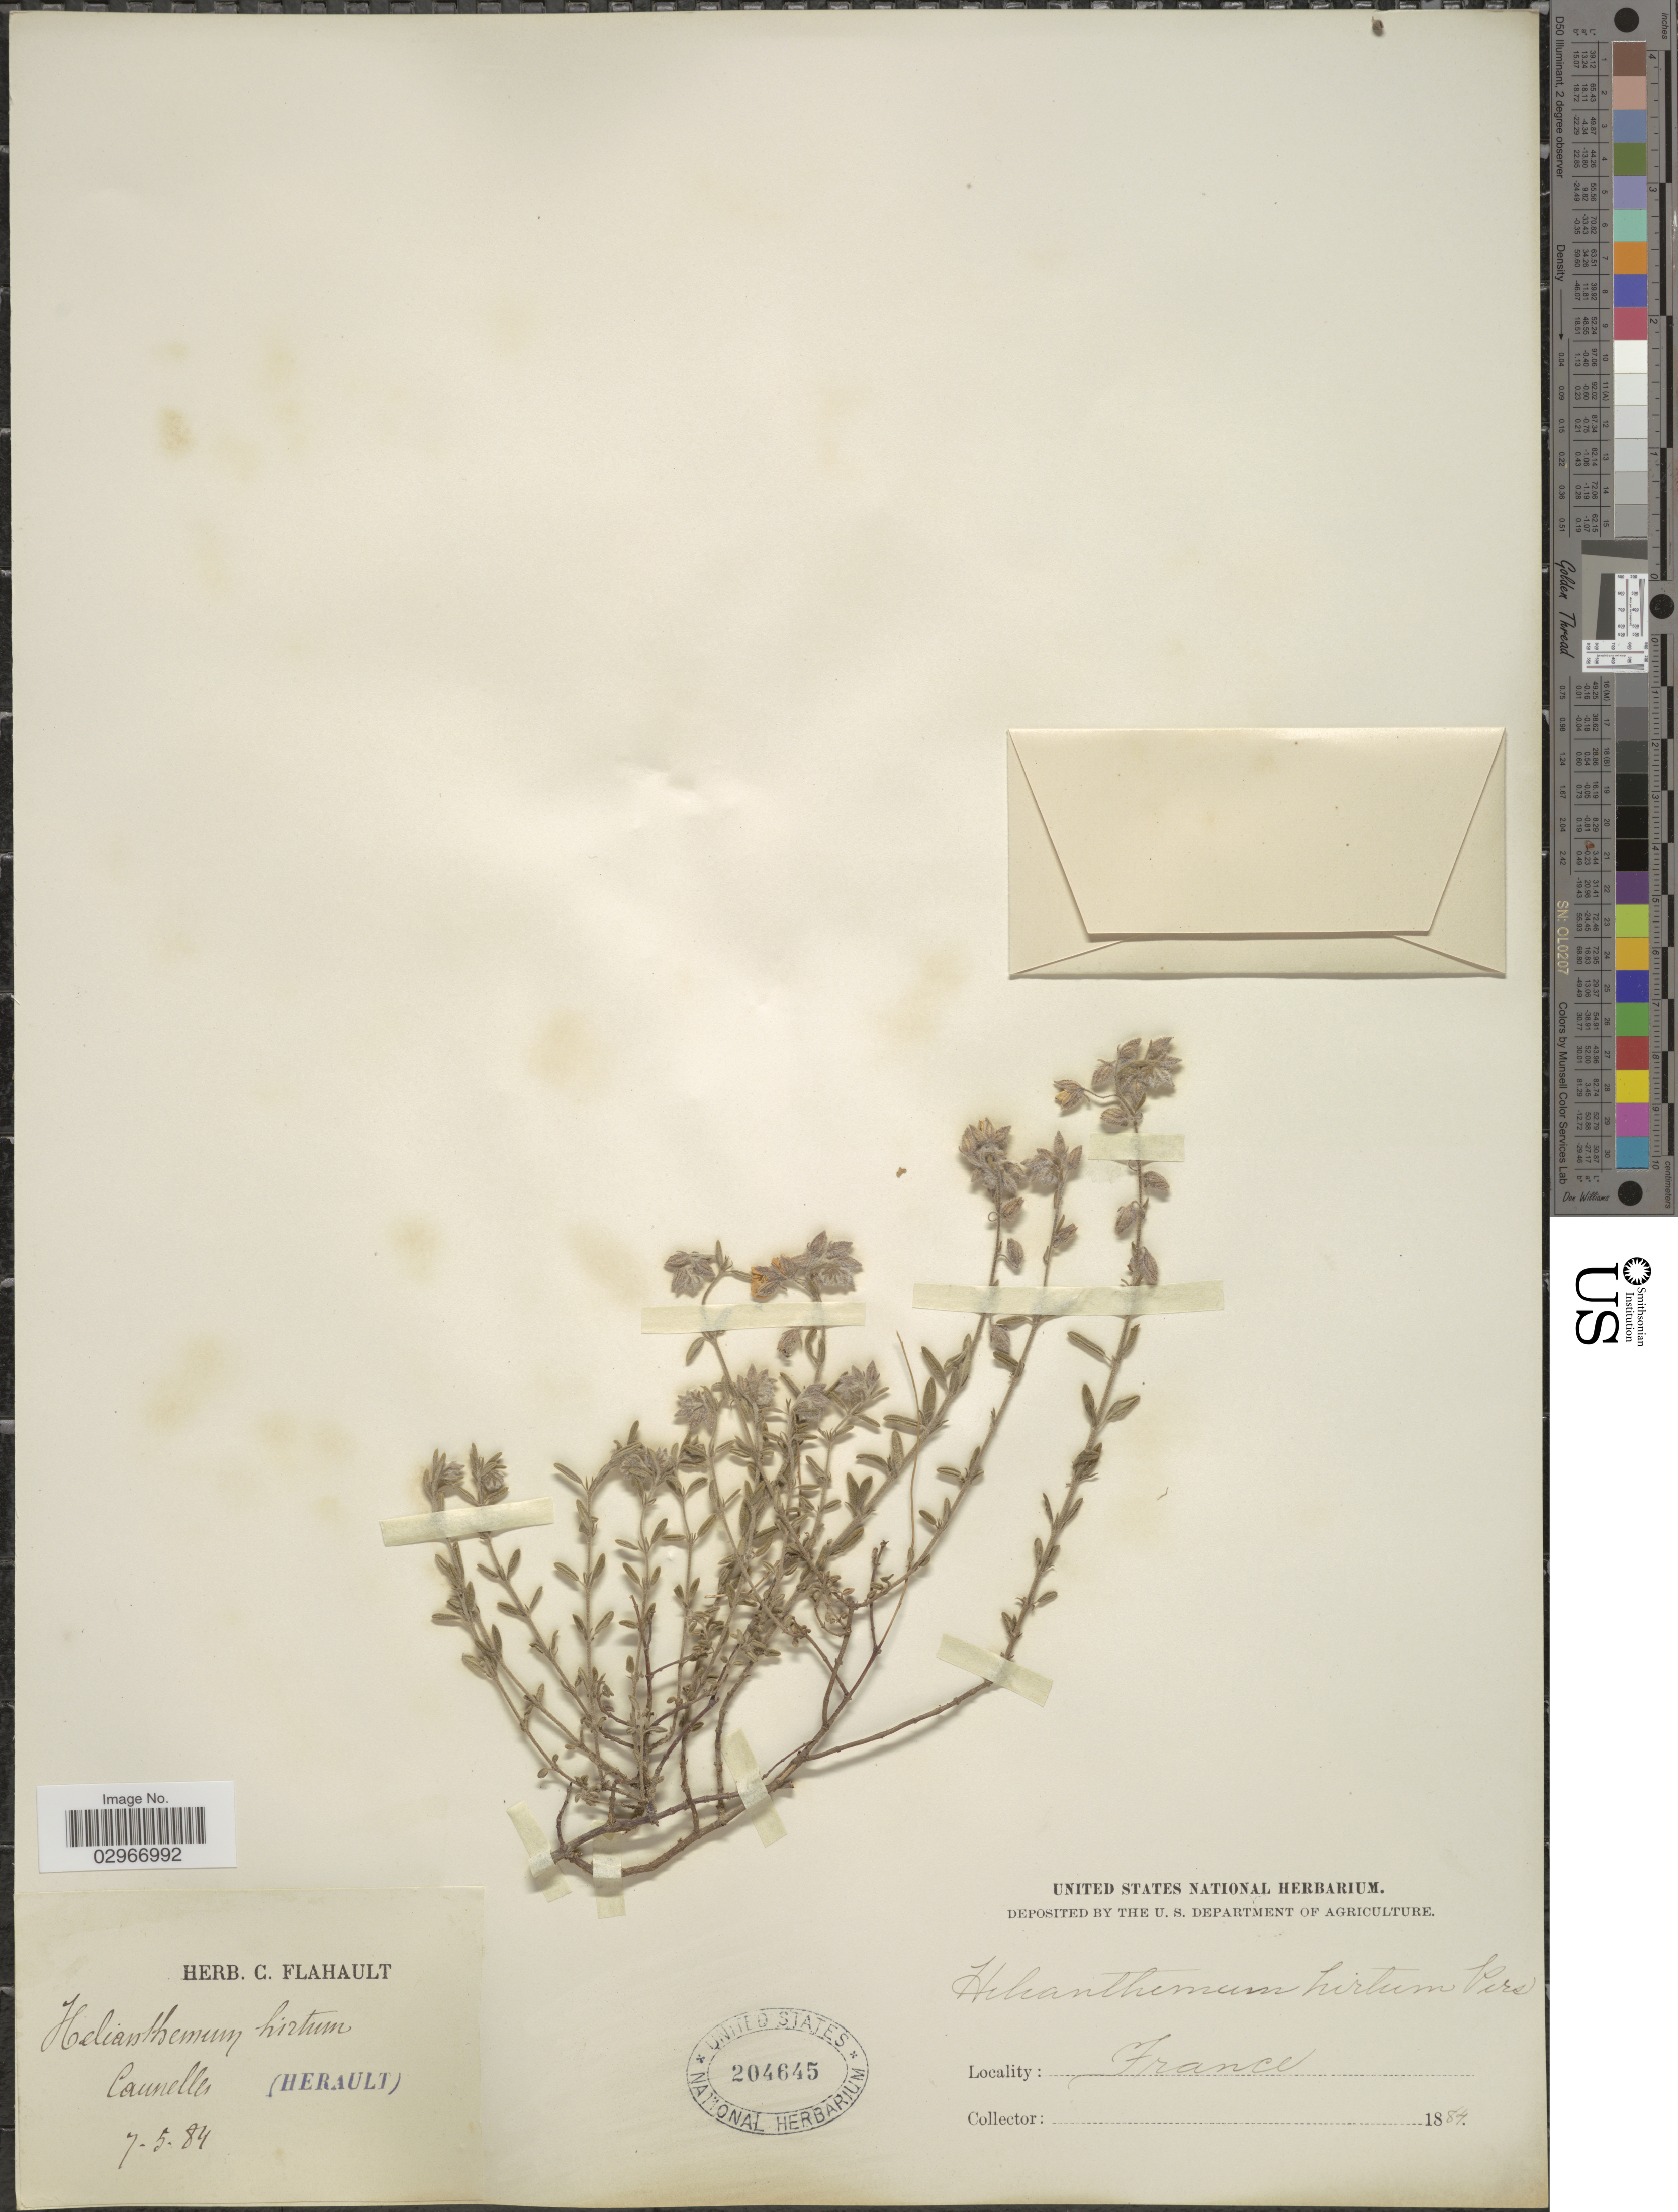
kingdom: Plantae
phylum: Tracheophyta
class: Magnoliopsida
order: Malvales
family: Cistaceae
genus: Helianthemum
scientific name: Helianthemum hirtum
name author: (L.) Mill.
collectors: ex herb. C. Flahault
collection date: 1884-05-07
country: France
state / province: Occitanie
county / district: Hérault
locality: Caunelles. (Herault).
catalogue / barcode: US 204645